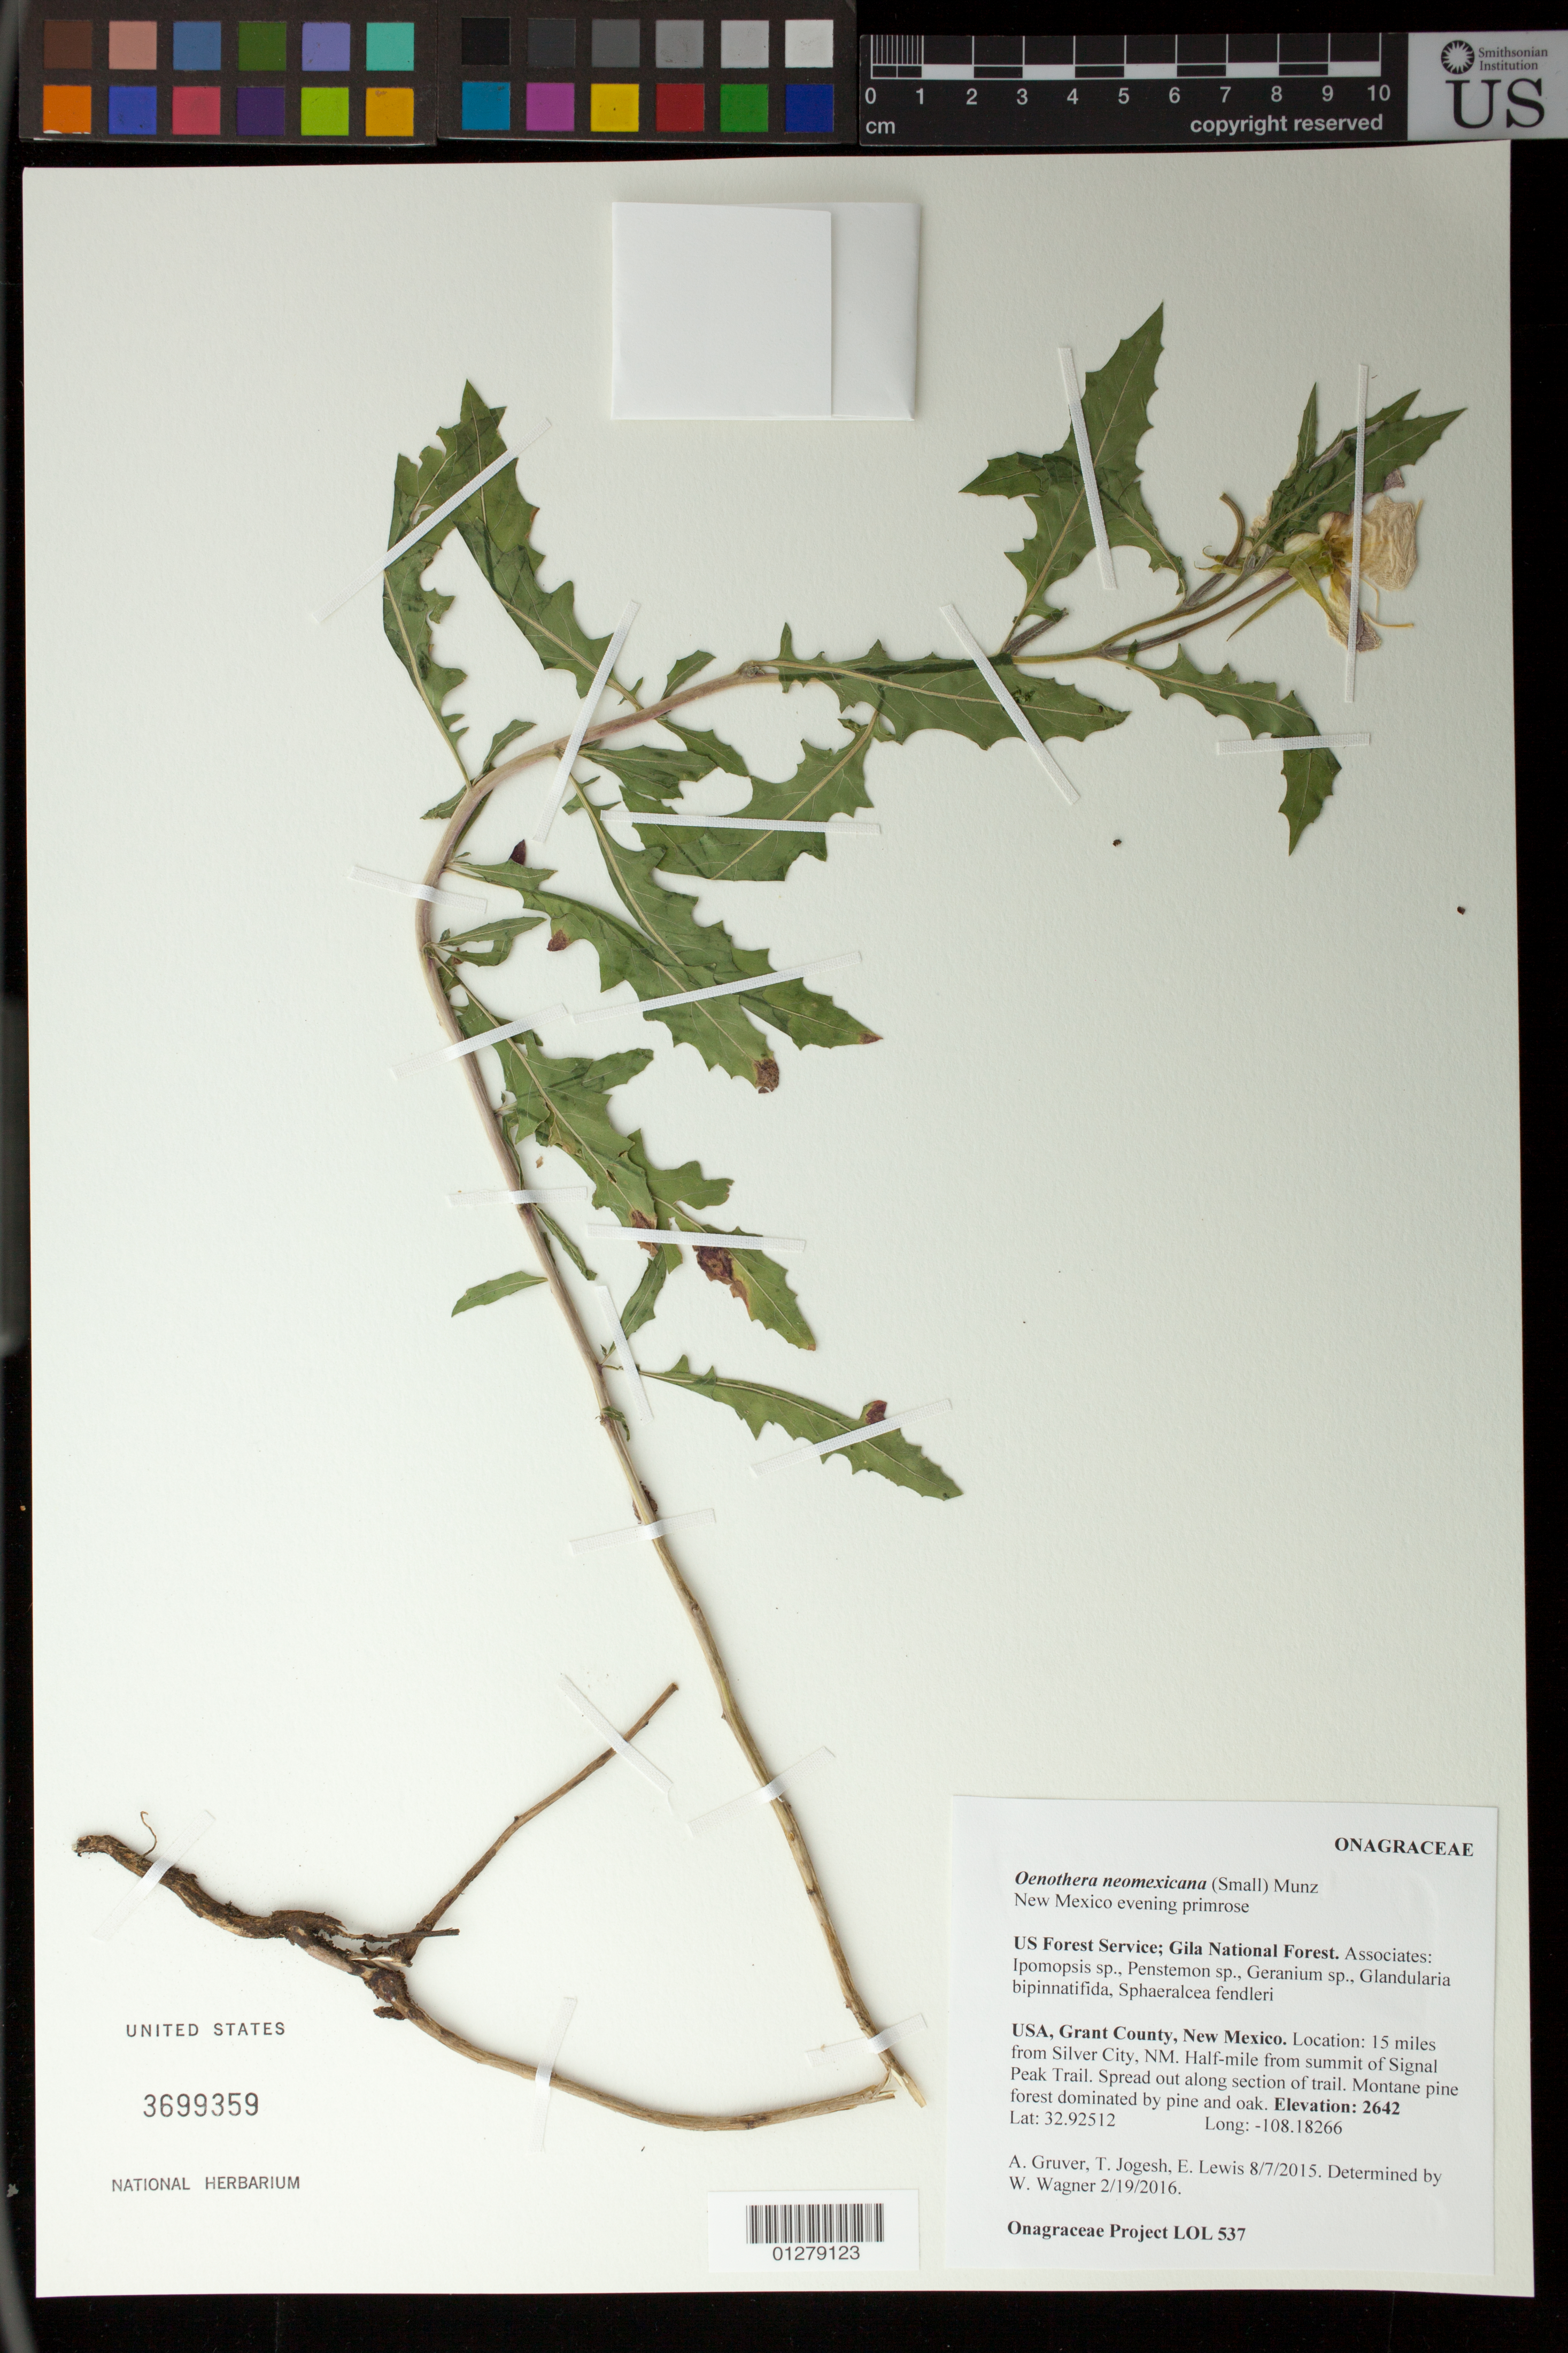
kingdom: Plantae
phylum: Tracheophyta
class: Magnoliopsida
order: Myrtales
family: Onagraceae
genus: Oenothera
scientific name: Oenothera neomexicana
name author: (Small) Munz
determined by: Wagner, W. L., (BOT), Smithsonian Institution - National Museum of Natural History (UNITED STATES)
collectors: E. Lewis, A. Gruver & T. Jojesh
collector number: LOL 537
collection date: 2015-08-07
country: United States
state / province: New Mexico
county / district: Grant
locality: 15 miles from Silver City, NM, 0.5 miles from summit of Signal Peak Trail. Spread out along that section of trail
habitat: Montane pine forest dominated by pine and oak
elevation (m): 2642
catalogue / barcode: US 3699359